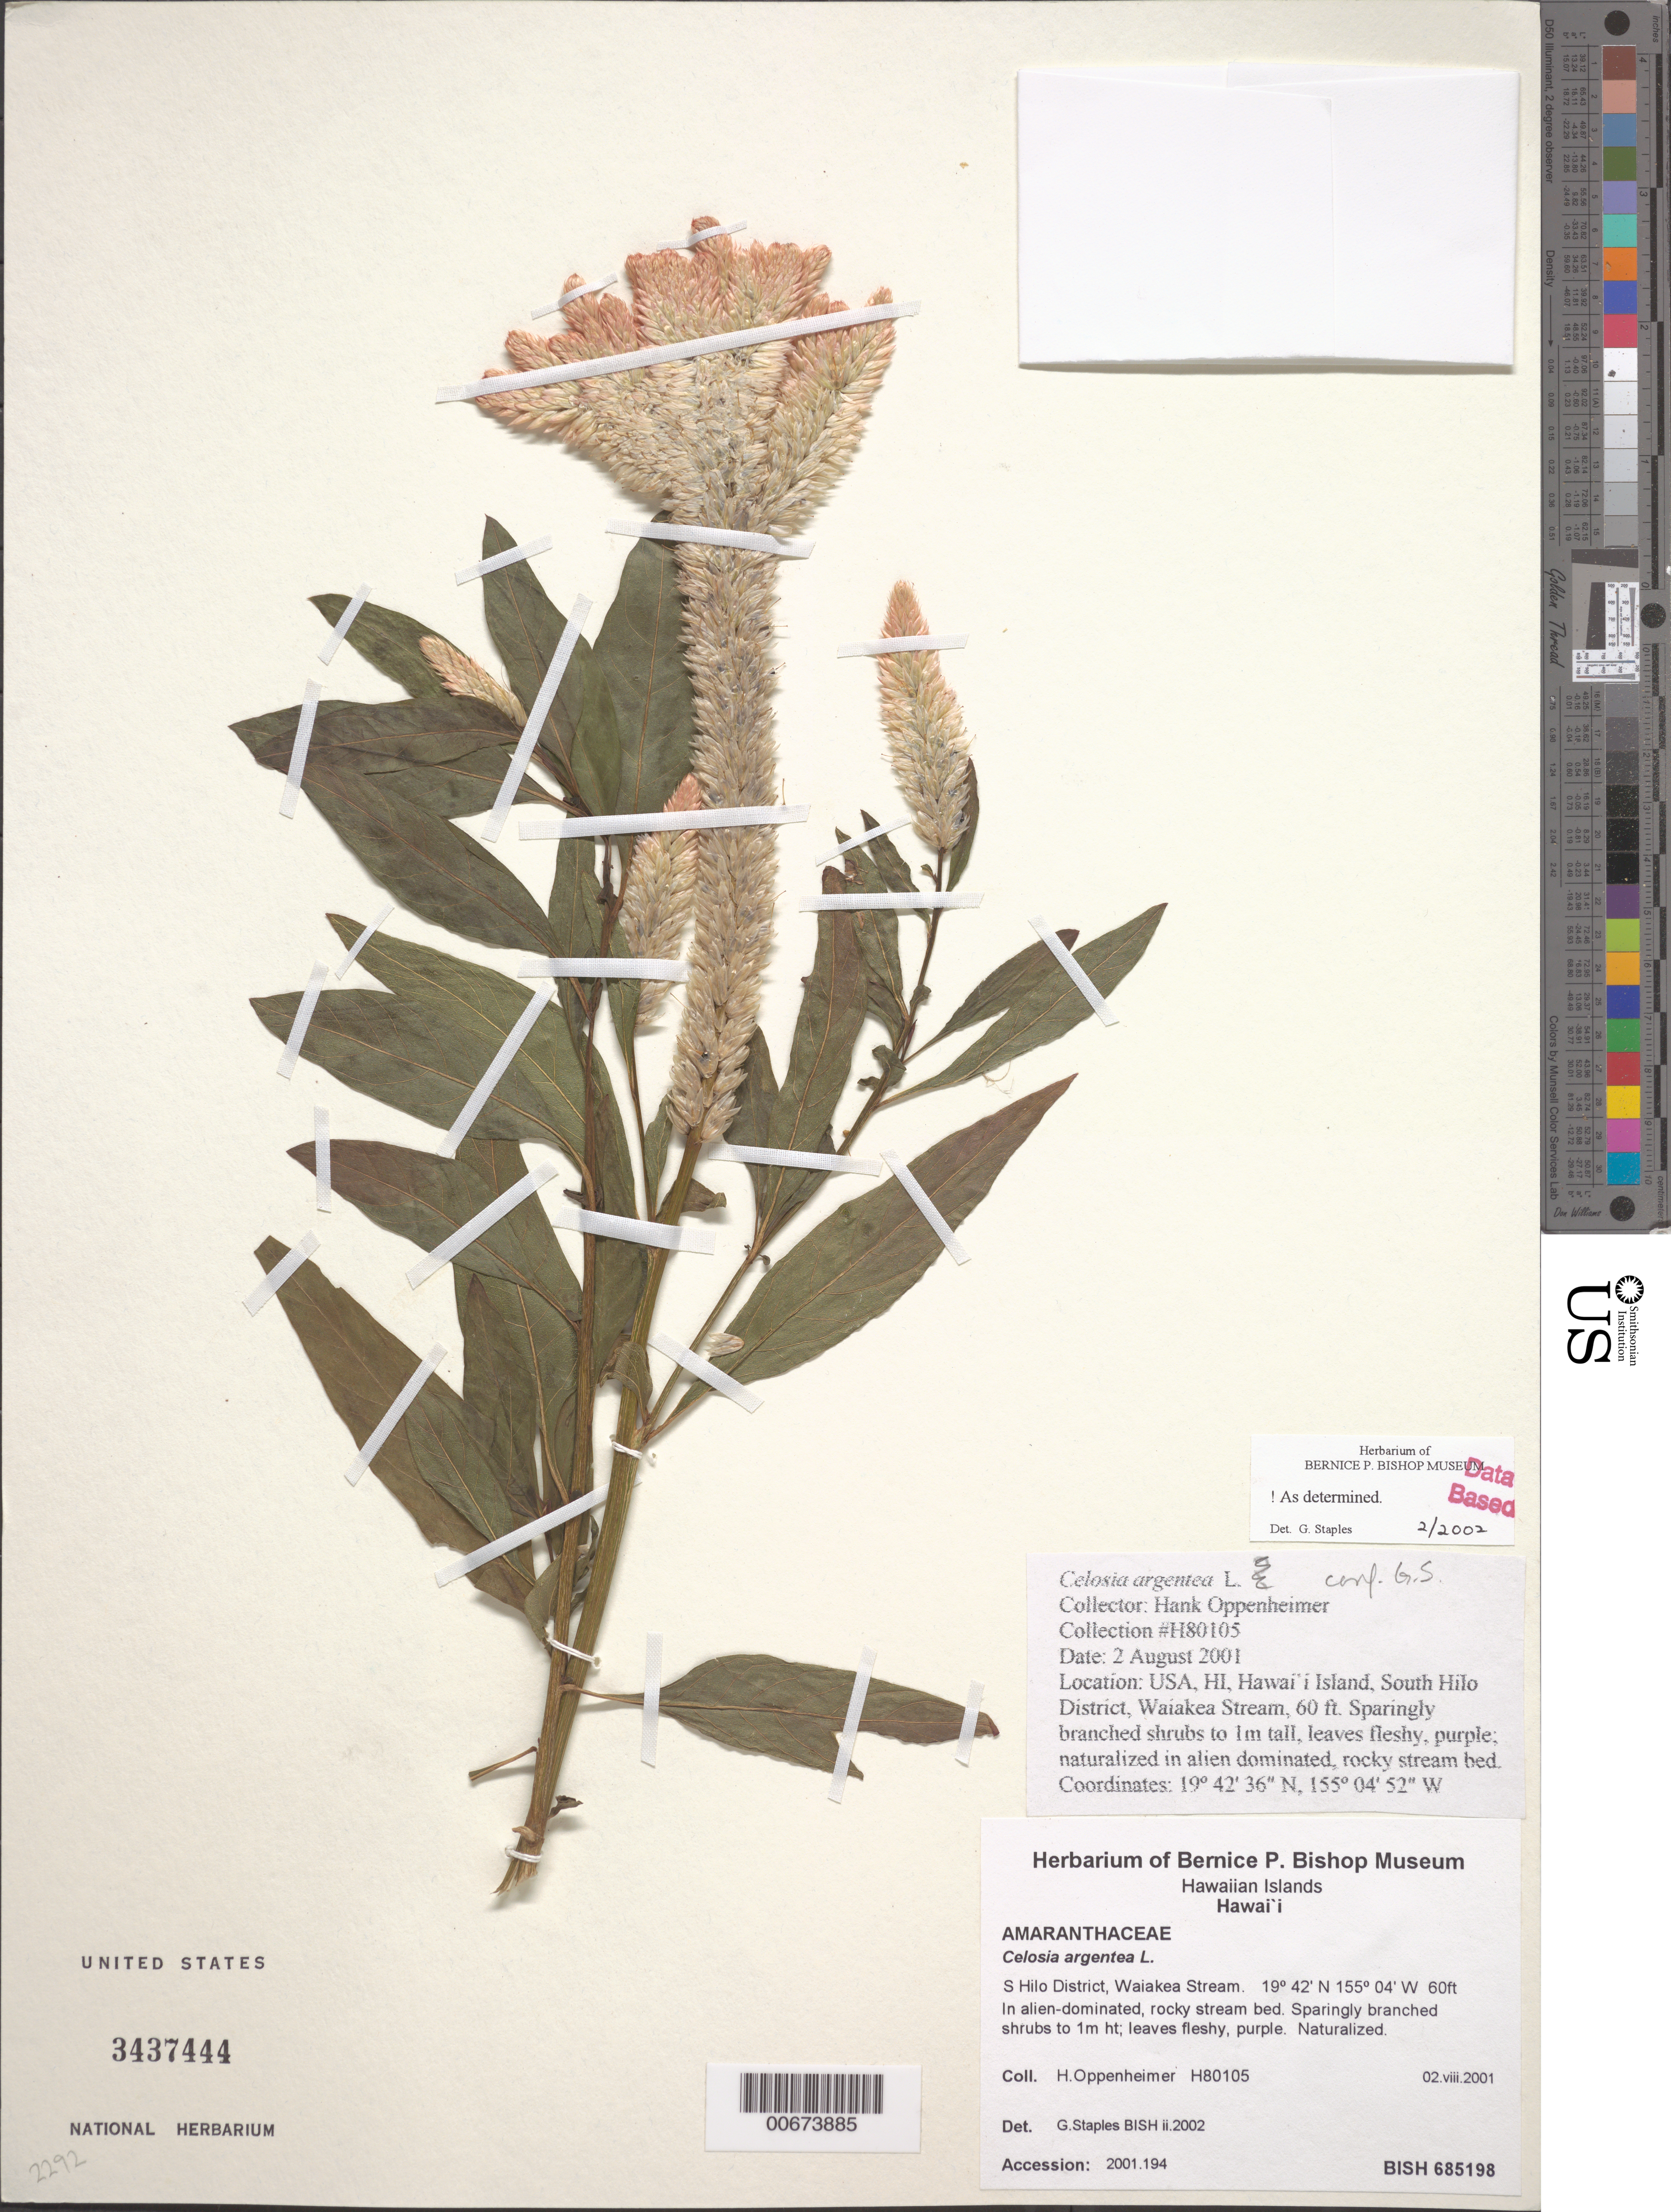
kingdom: Plantae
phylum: Tracheophyta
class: Magnoliopsida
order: Caryophyllales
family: Amaranthaceae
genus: Celosia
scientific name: Celosia argentea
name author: L.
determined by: Staples, G. W.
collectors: H. L. Oppenheimer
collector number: H80105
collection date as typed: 2 Aug 2001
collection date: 2001-08-02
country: United States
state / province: Hawaii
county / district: Hawaii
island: Hawaii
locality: S Hilo District, Waiakea Stream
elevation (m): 18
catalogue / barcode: US 3437444